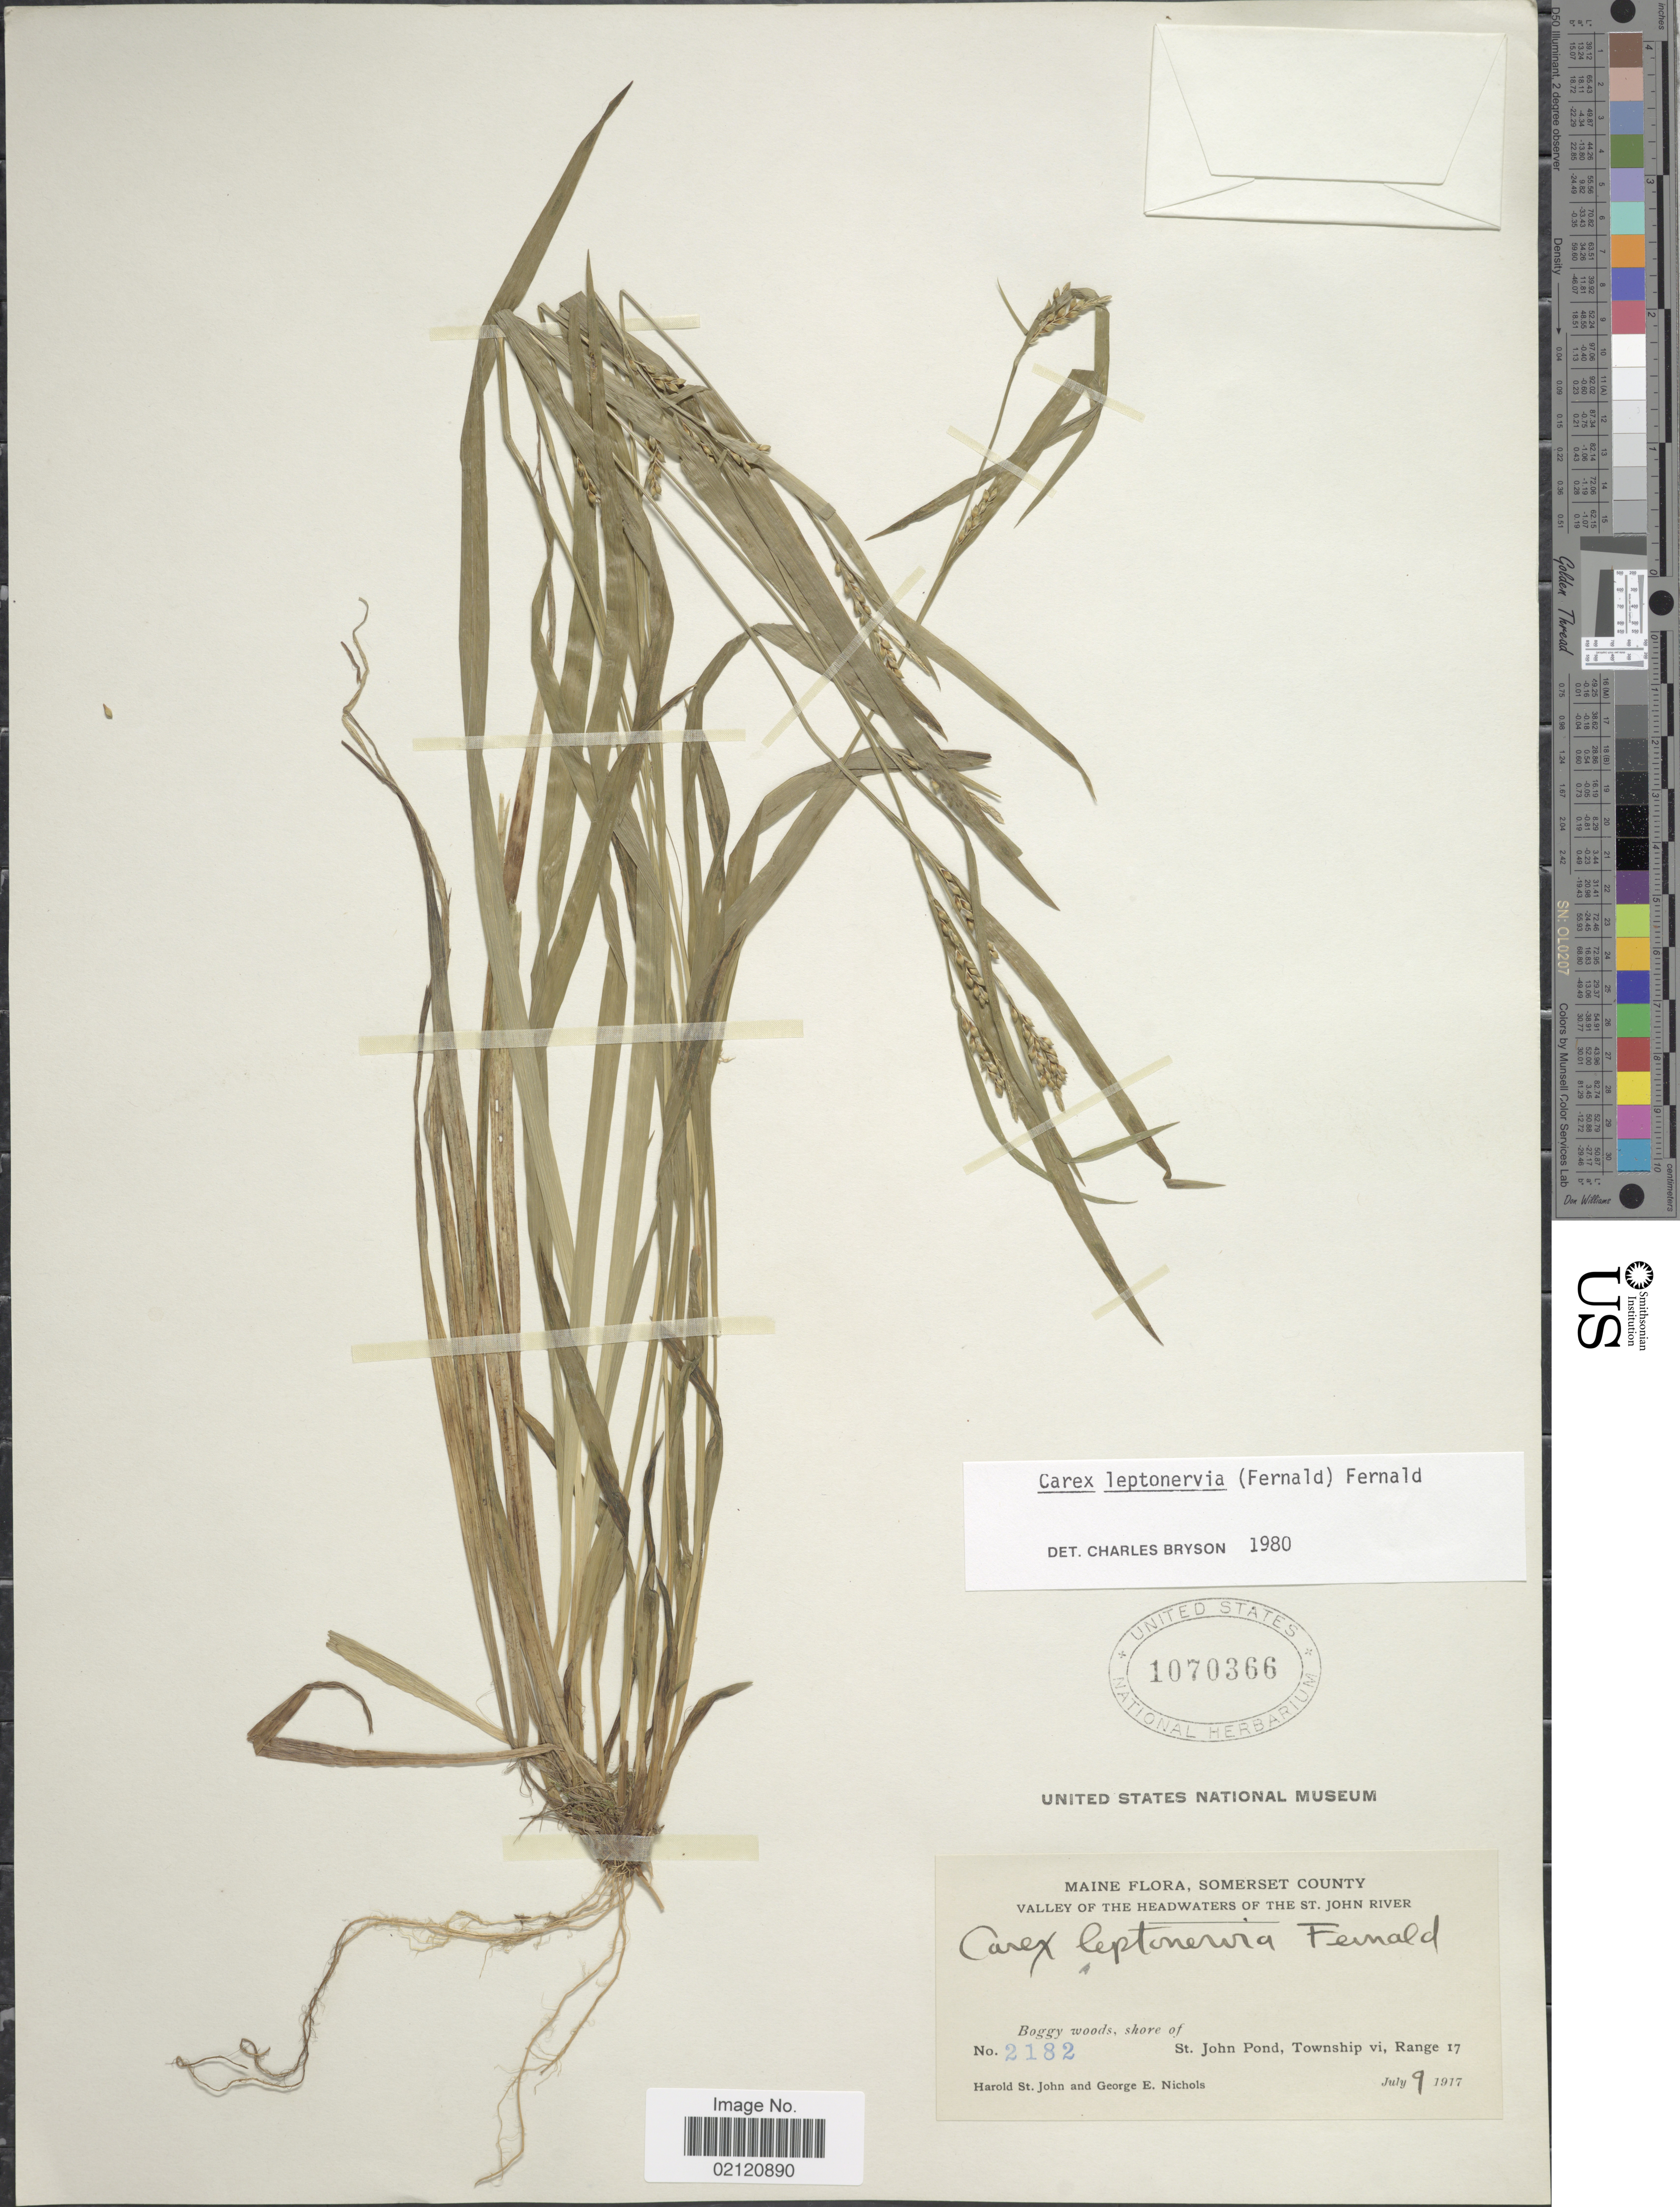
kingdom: Plantae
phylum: Tracheophyta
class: Liliopsida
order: Poales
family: Cyperaceae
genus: Carex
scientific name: Carex leptonervia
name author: (Fernald) Fernald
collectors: H. St. John & G. E. Nichols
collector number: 2182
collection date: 1917-07-09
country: United States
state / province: Maine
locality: Somerset County, Valley of the Headwaters of the St. John River, St. John Pond, Township vi, Range 17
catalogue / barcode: US 1070366